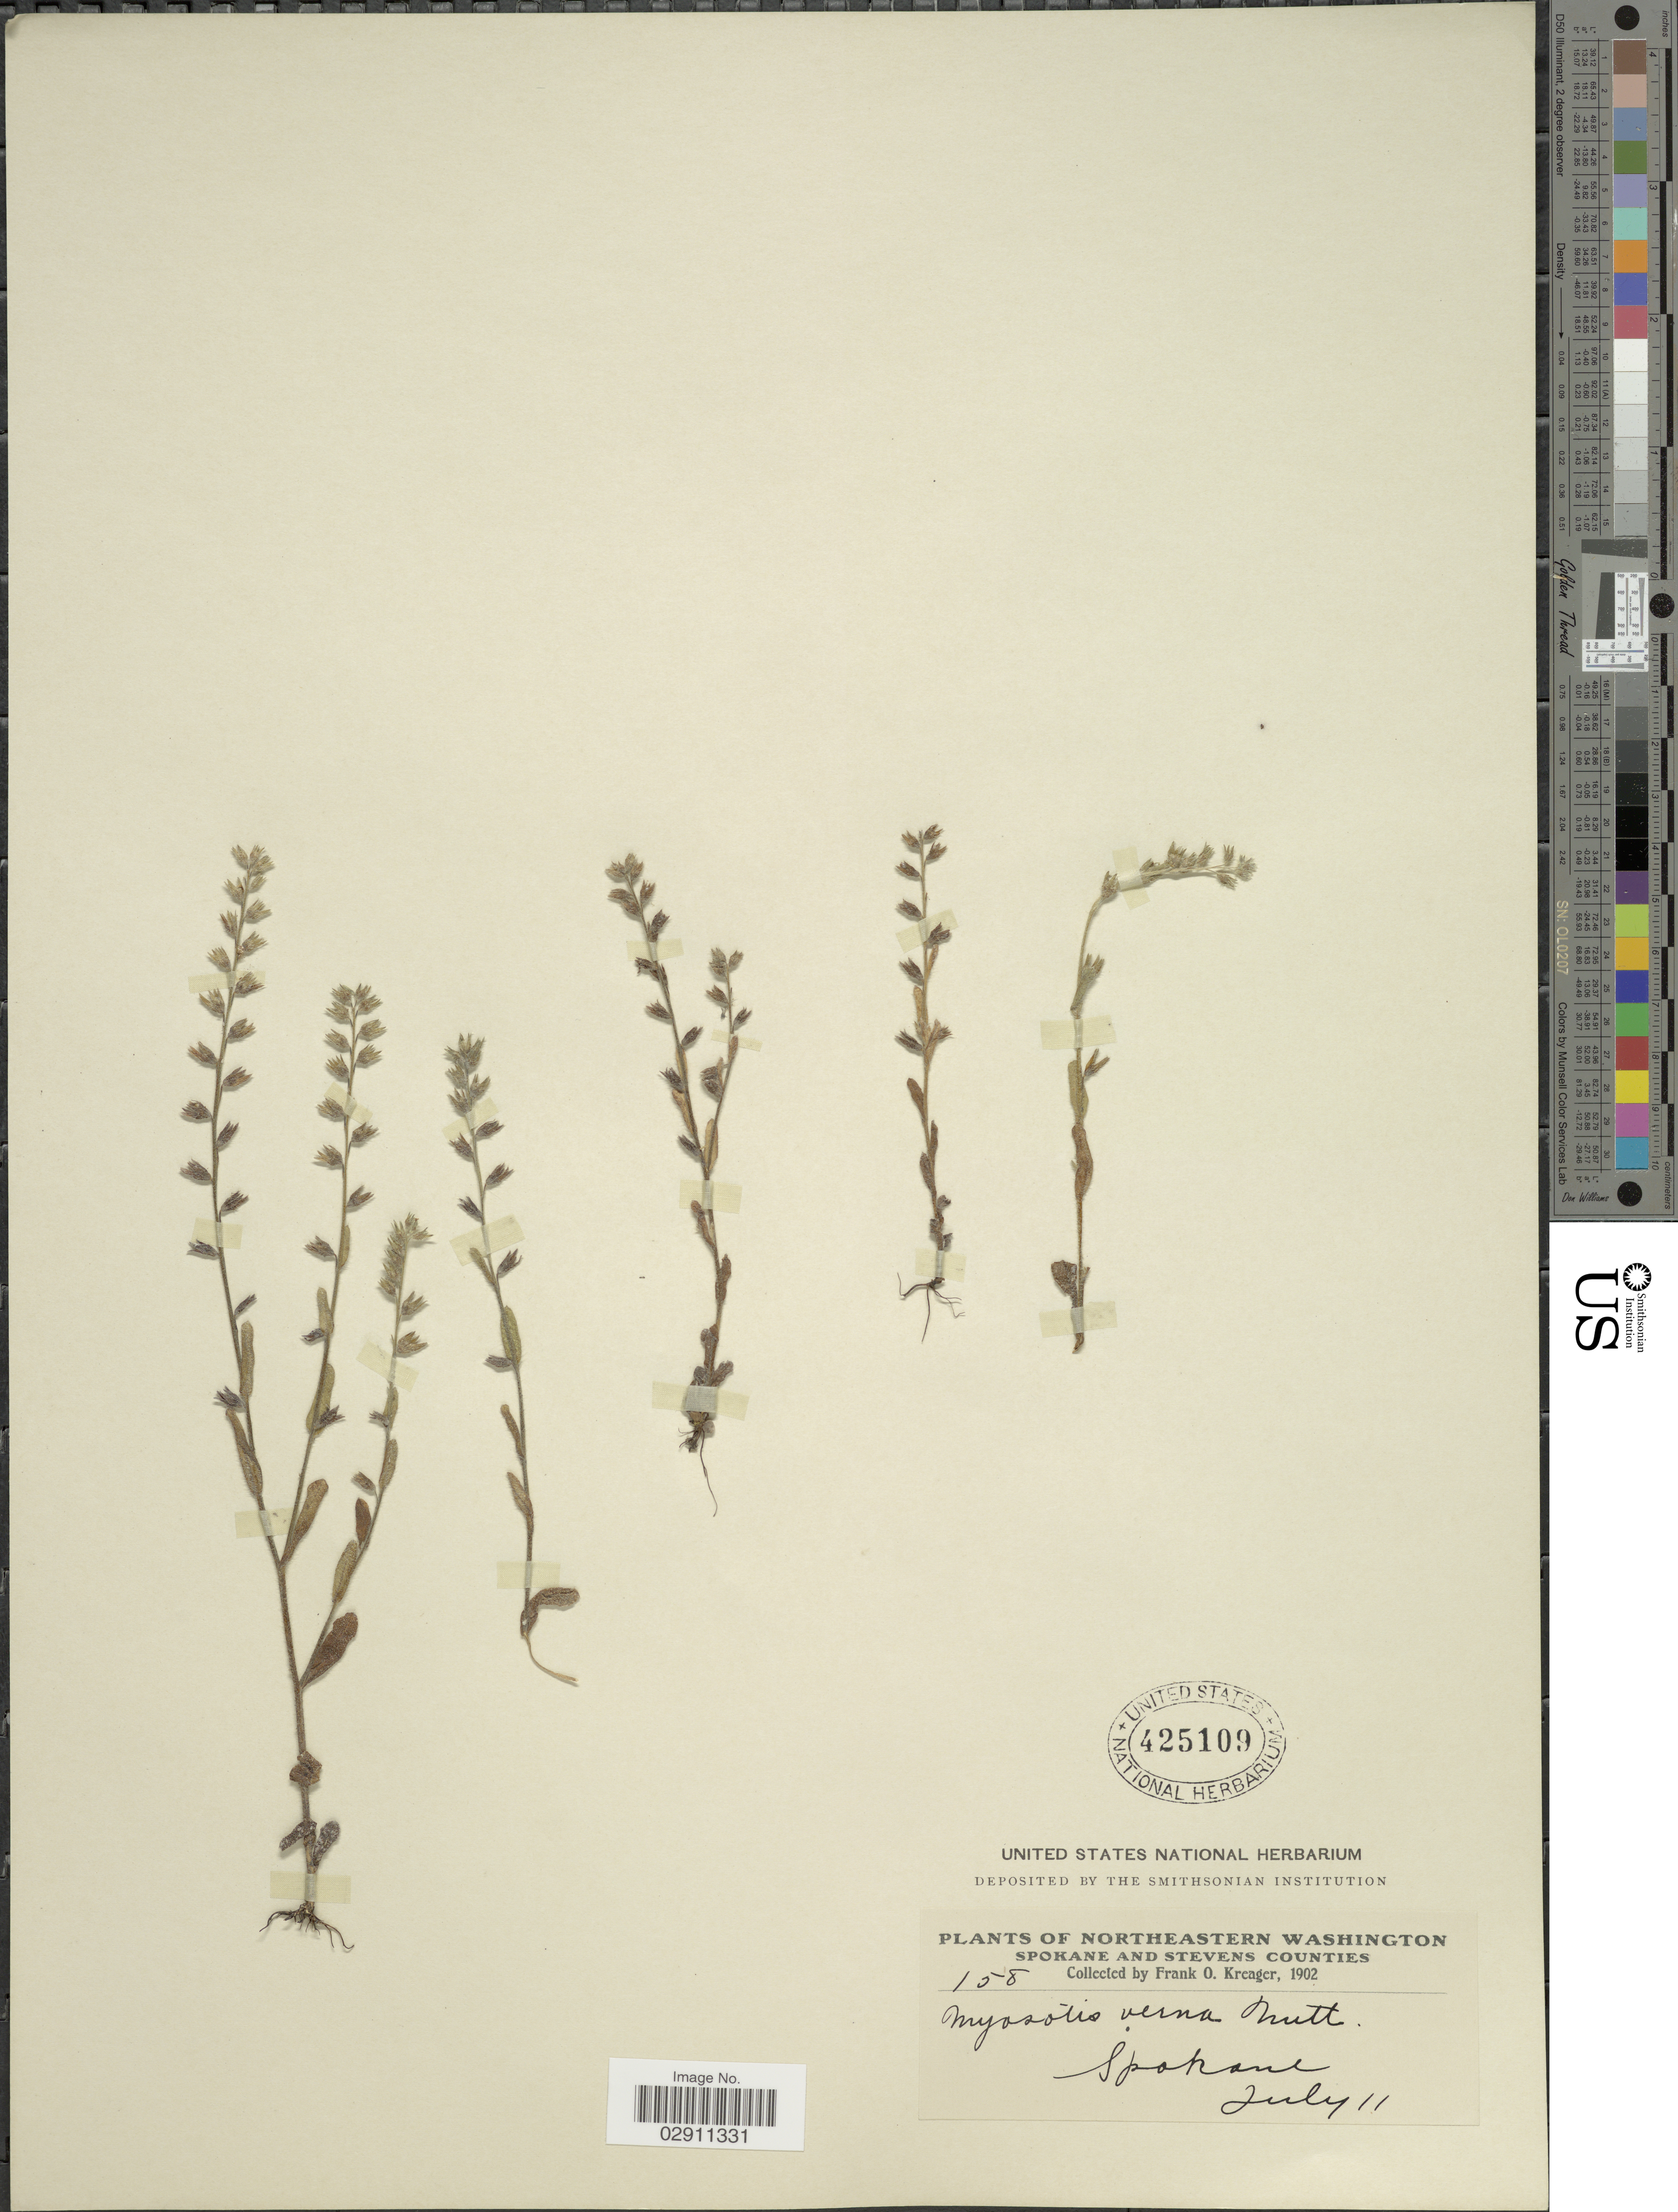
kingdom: Plantae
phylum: Tracheophyta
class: Magnoliopsida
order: Boraginales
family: Boraginaceae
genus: Myosotis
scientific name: Myosotis verna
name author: Nutt.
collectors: F. Kreager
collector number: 158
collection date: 1902-07-11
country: United States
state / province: Washington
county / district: Spokane / Stevens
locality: Northeastern Washington, Spokane and Stevens Counties.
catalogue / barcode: US 425109